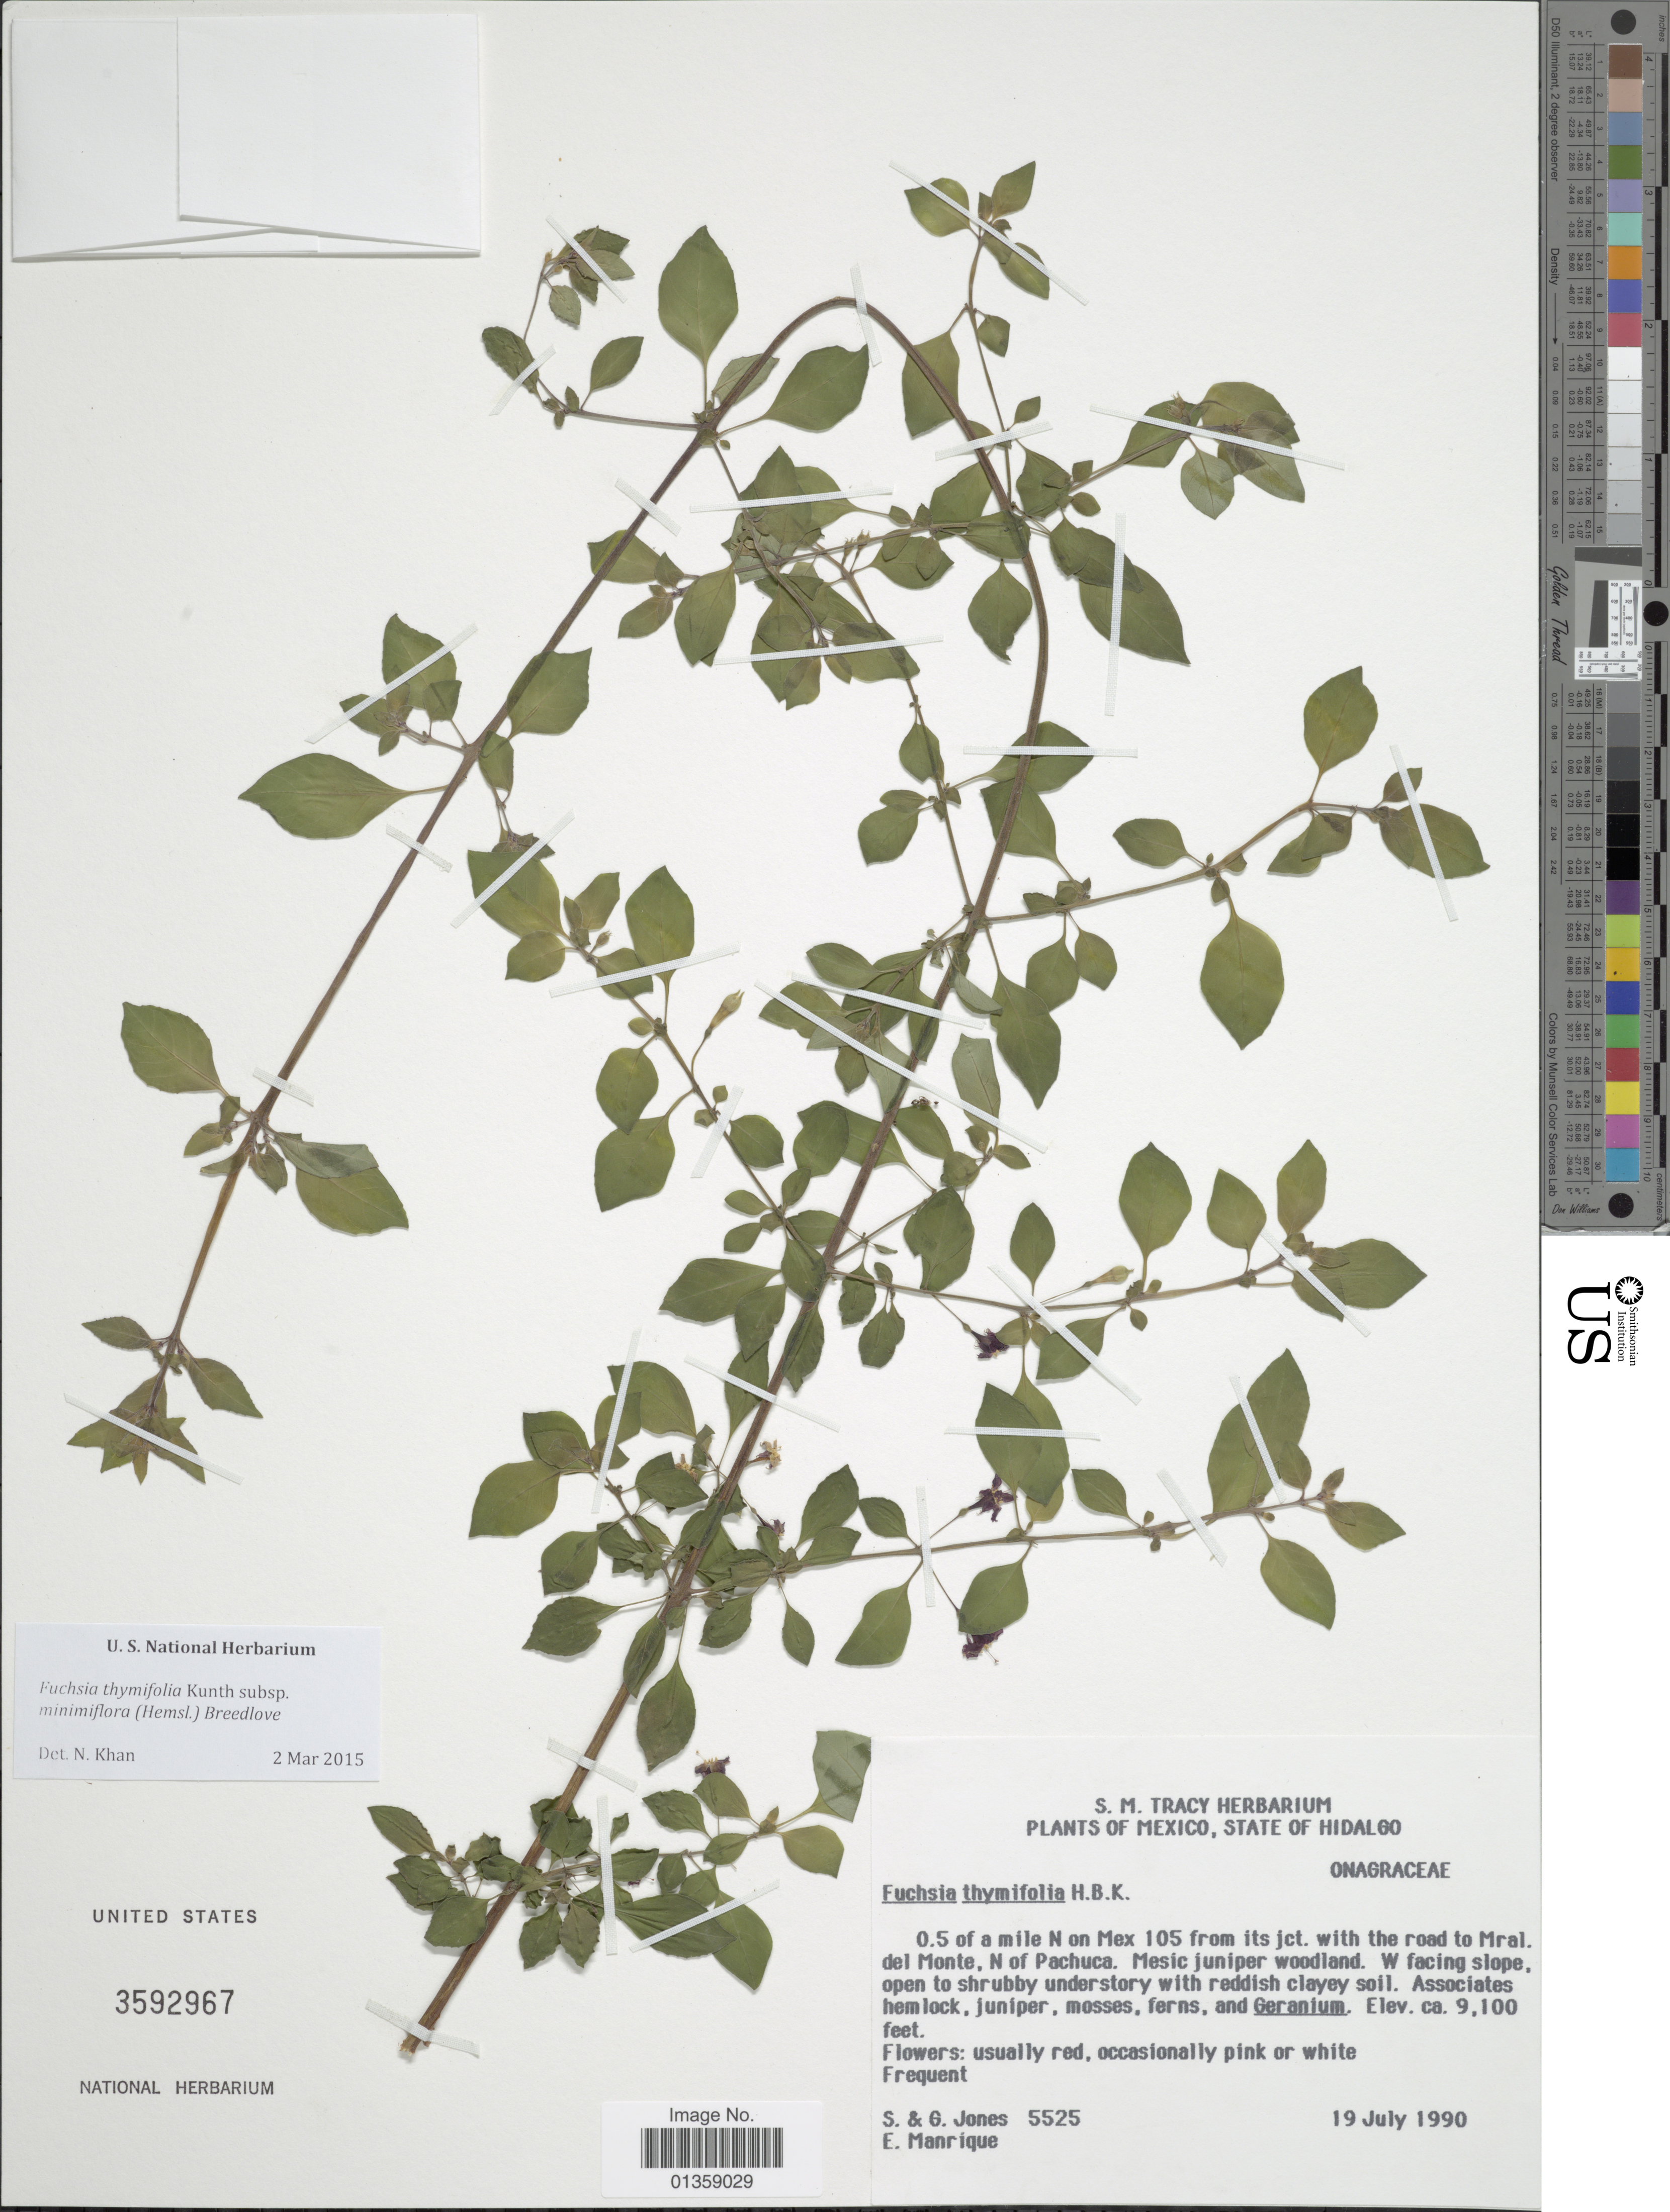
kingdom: Plantae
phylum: Tracheophyta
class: Magnoliopsida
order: Myrtales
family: Onagraceae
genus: Fuchsia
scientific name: Fuchsia thymifolia subsp. minimiflora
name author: (Hemsl.) Breedlove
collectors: S. Jones, G. Jones & E. Manrique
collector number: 5525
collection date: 1990-07-19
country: Mexico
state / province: Hidalgo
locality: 0.5 of a mile N of Mex 105 from its jct. with the road to Mral del Monte, N. of Pachuca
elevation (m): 2774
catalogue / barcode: US 3592967